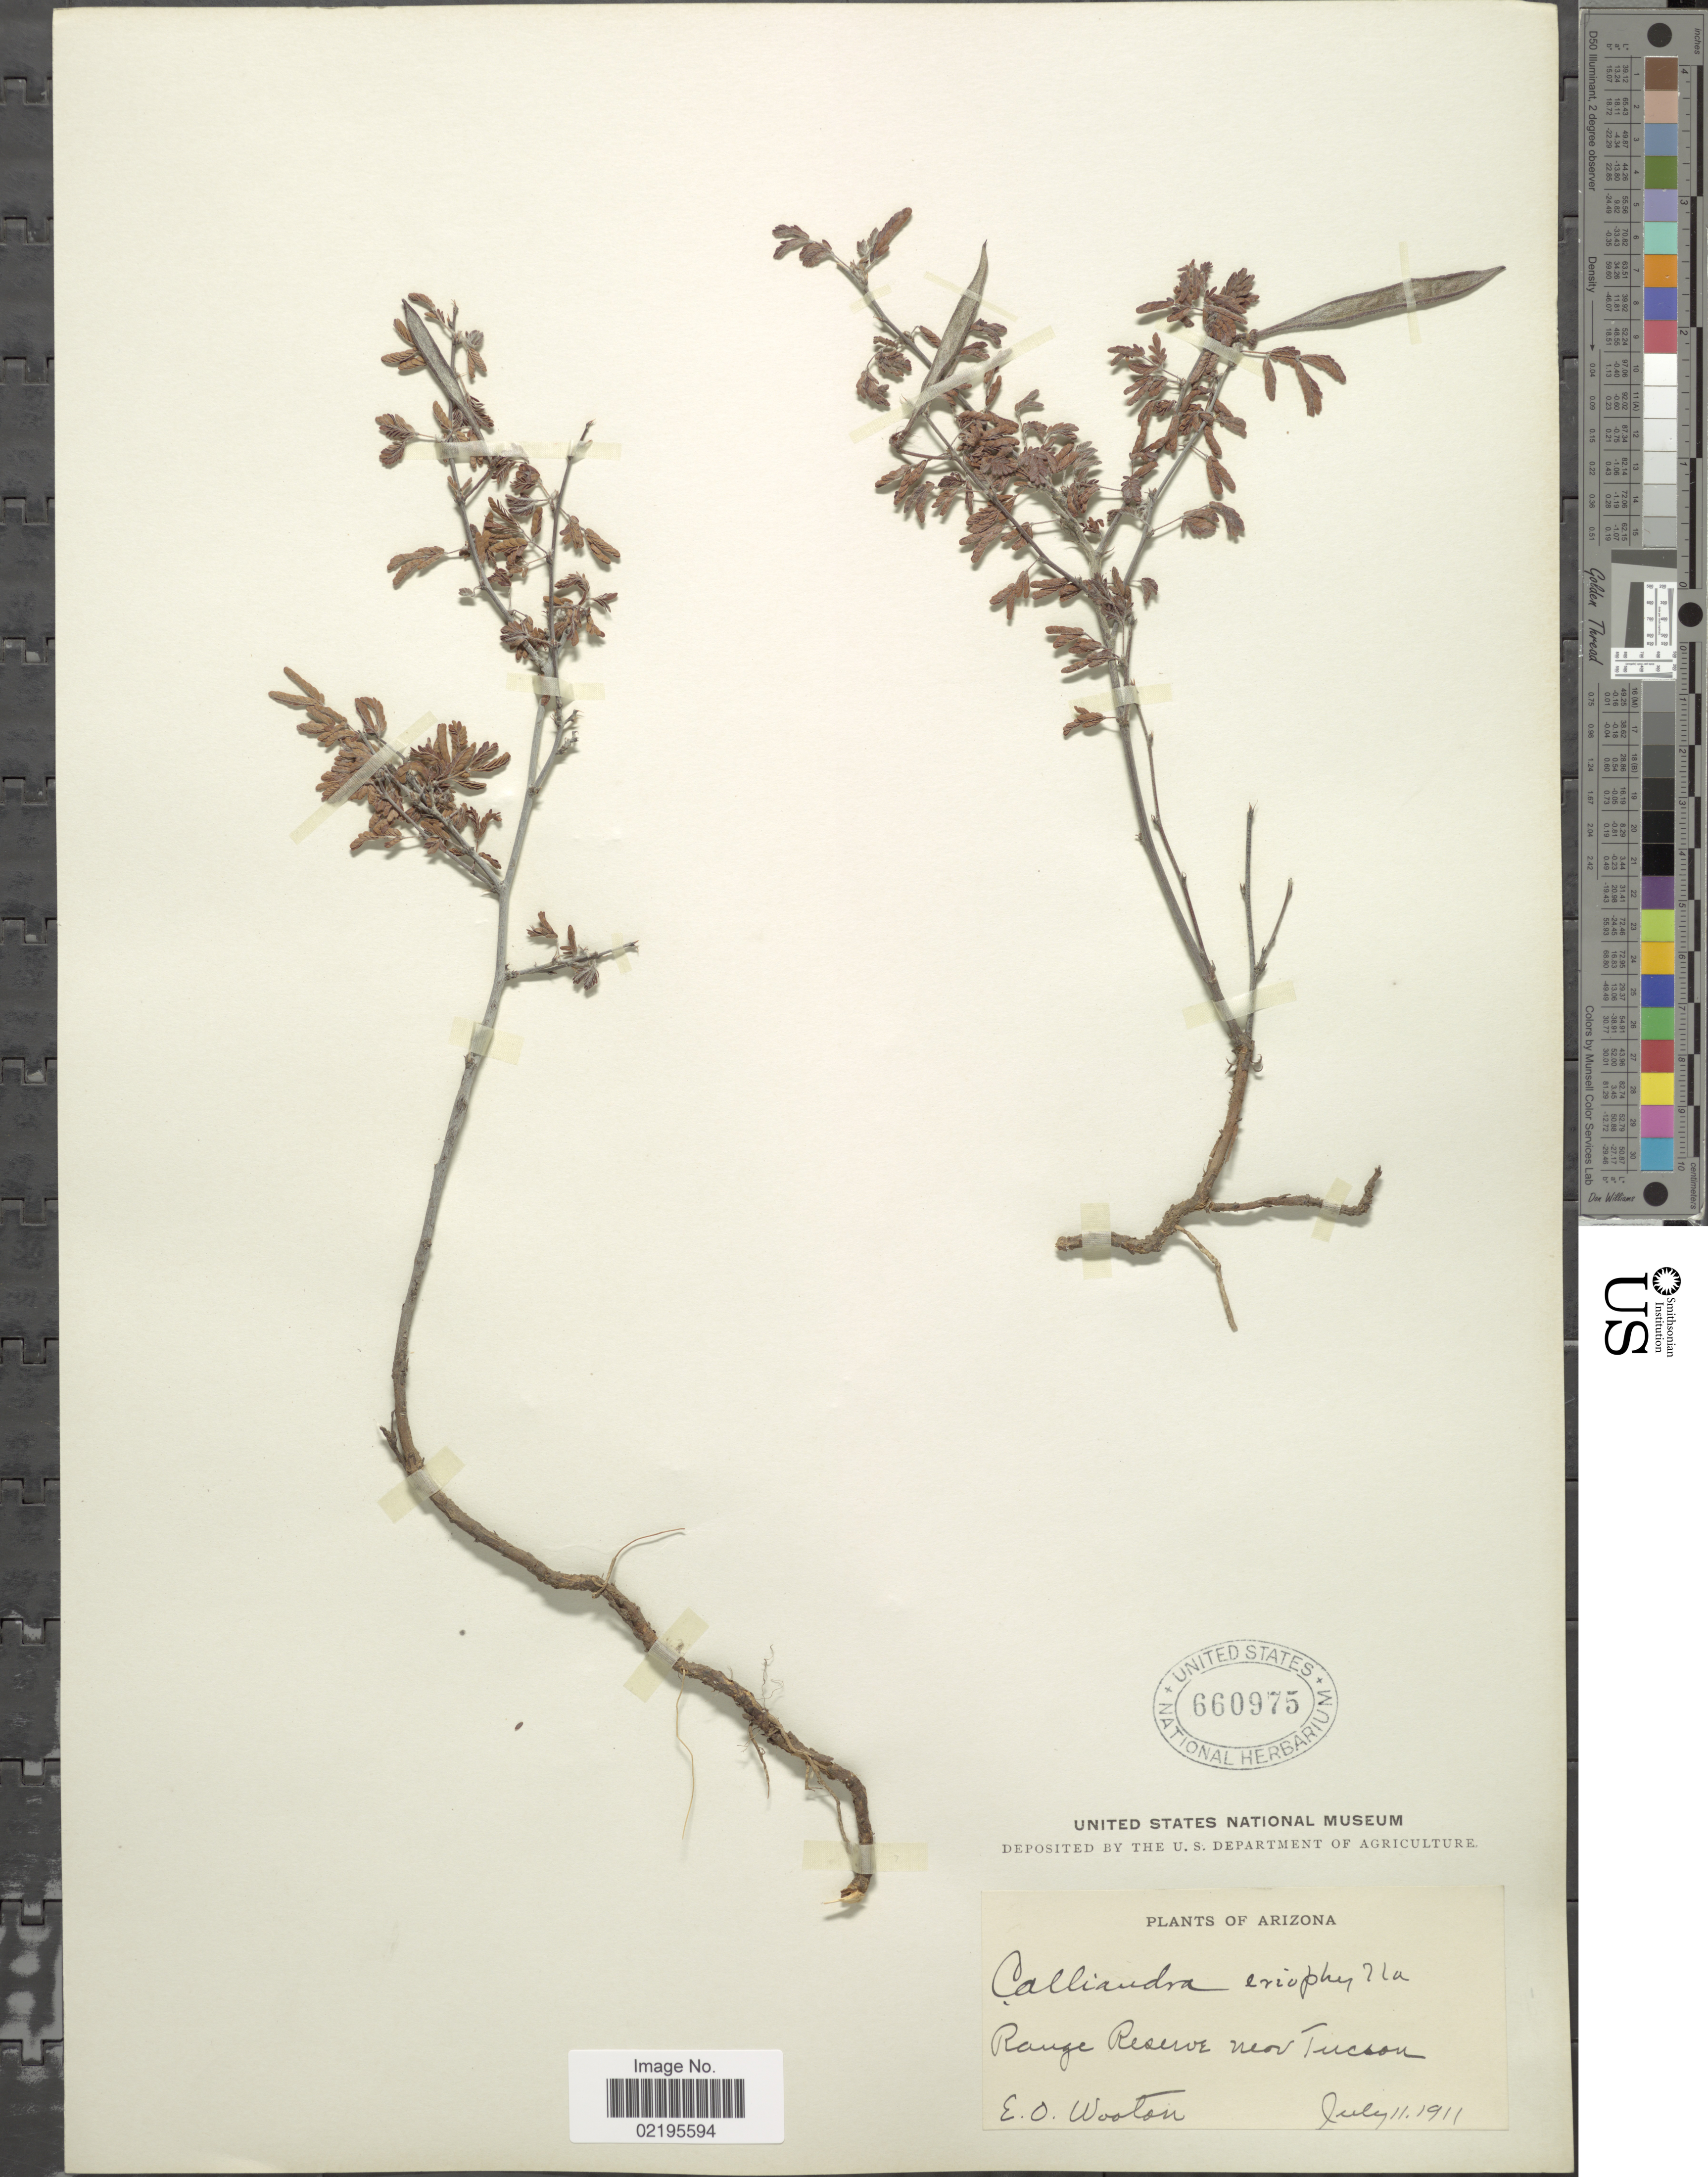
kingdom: Plantae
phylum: Tracheophyta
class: Magnoliopsida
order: Fabales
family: Fabaceae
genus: Calliandra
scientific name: Calliandra eriophylla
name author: Benth.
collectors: E. O. Wooton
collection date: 1911-07-11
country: United States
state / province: Arizona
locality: Range Reserve near Tucson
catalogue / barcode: US 660975